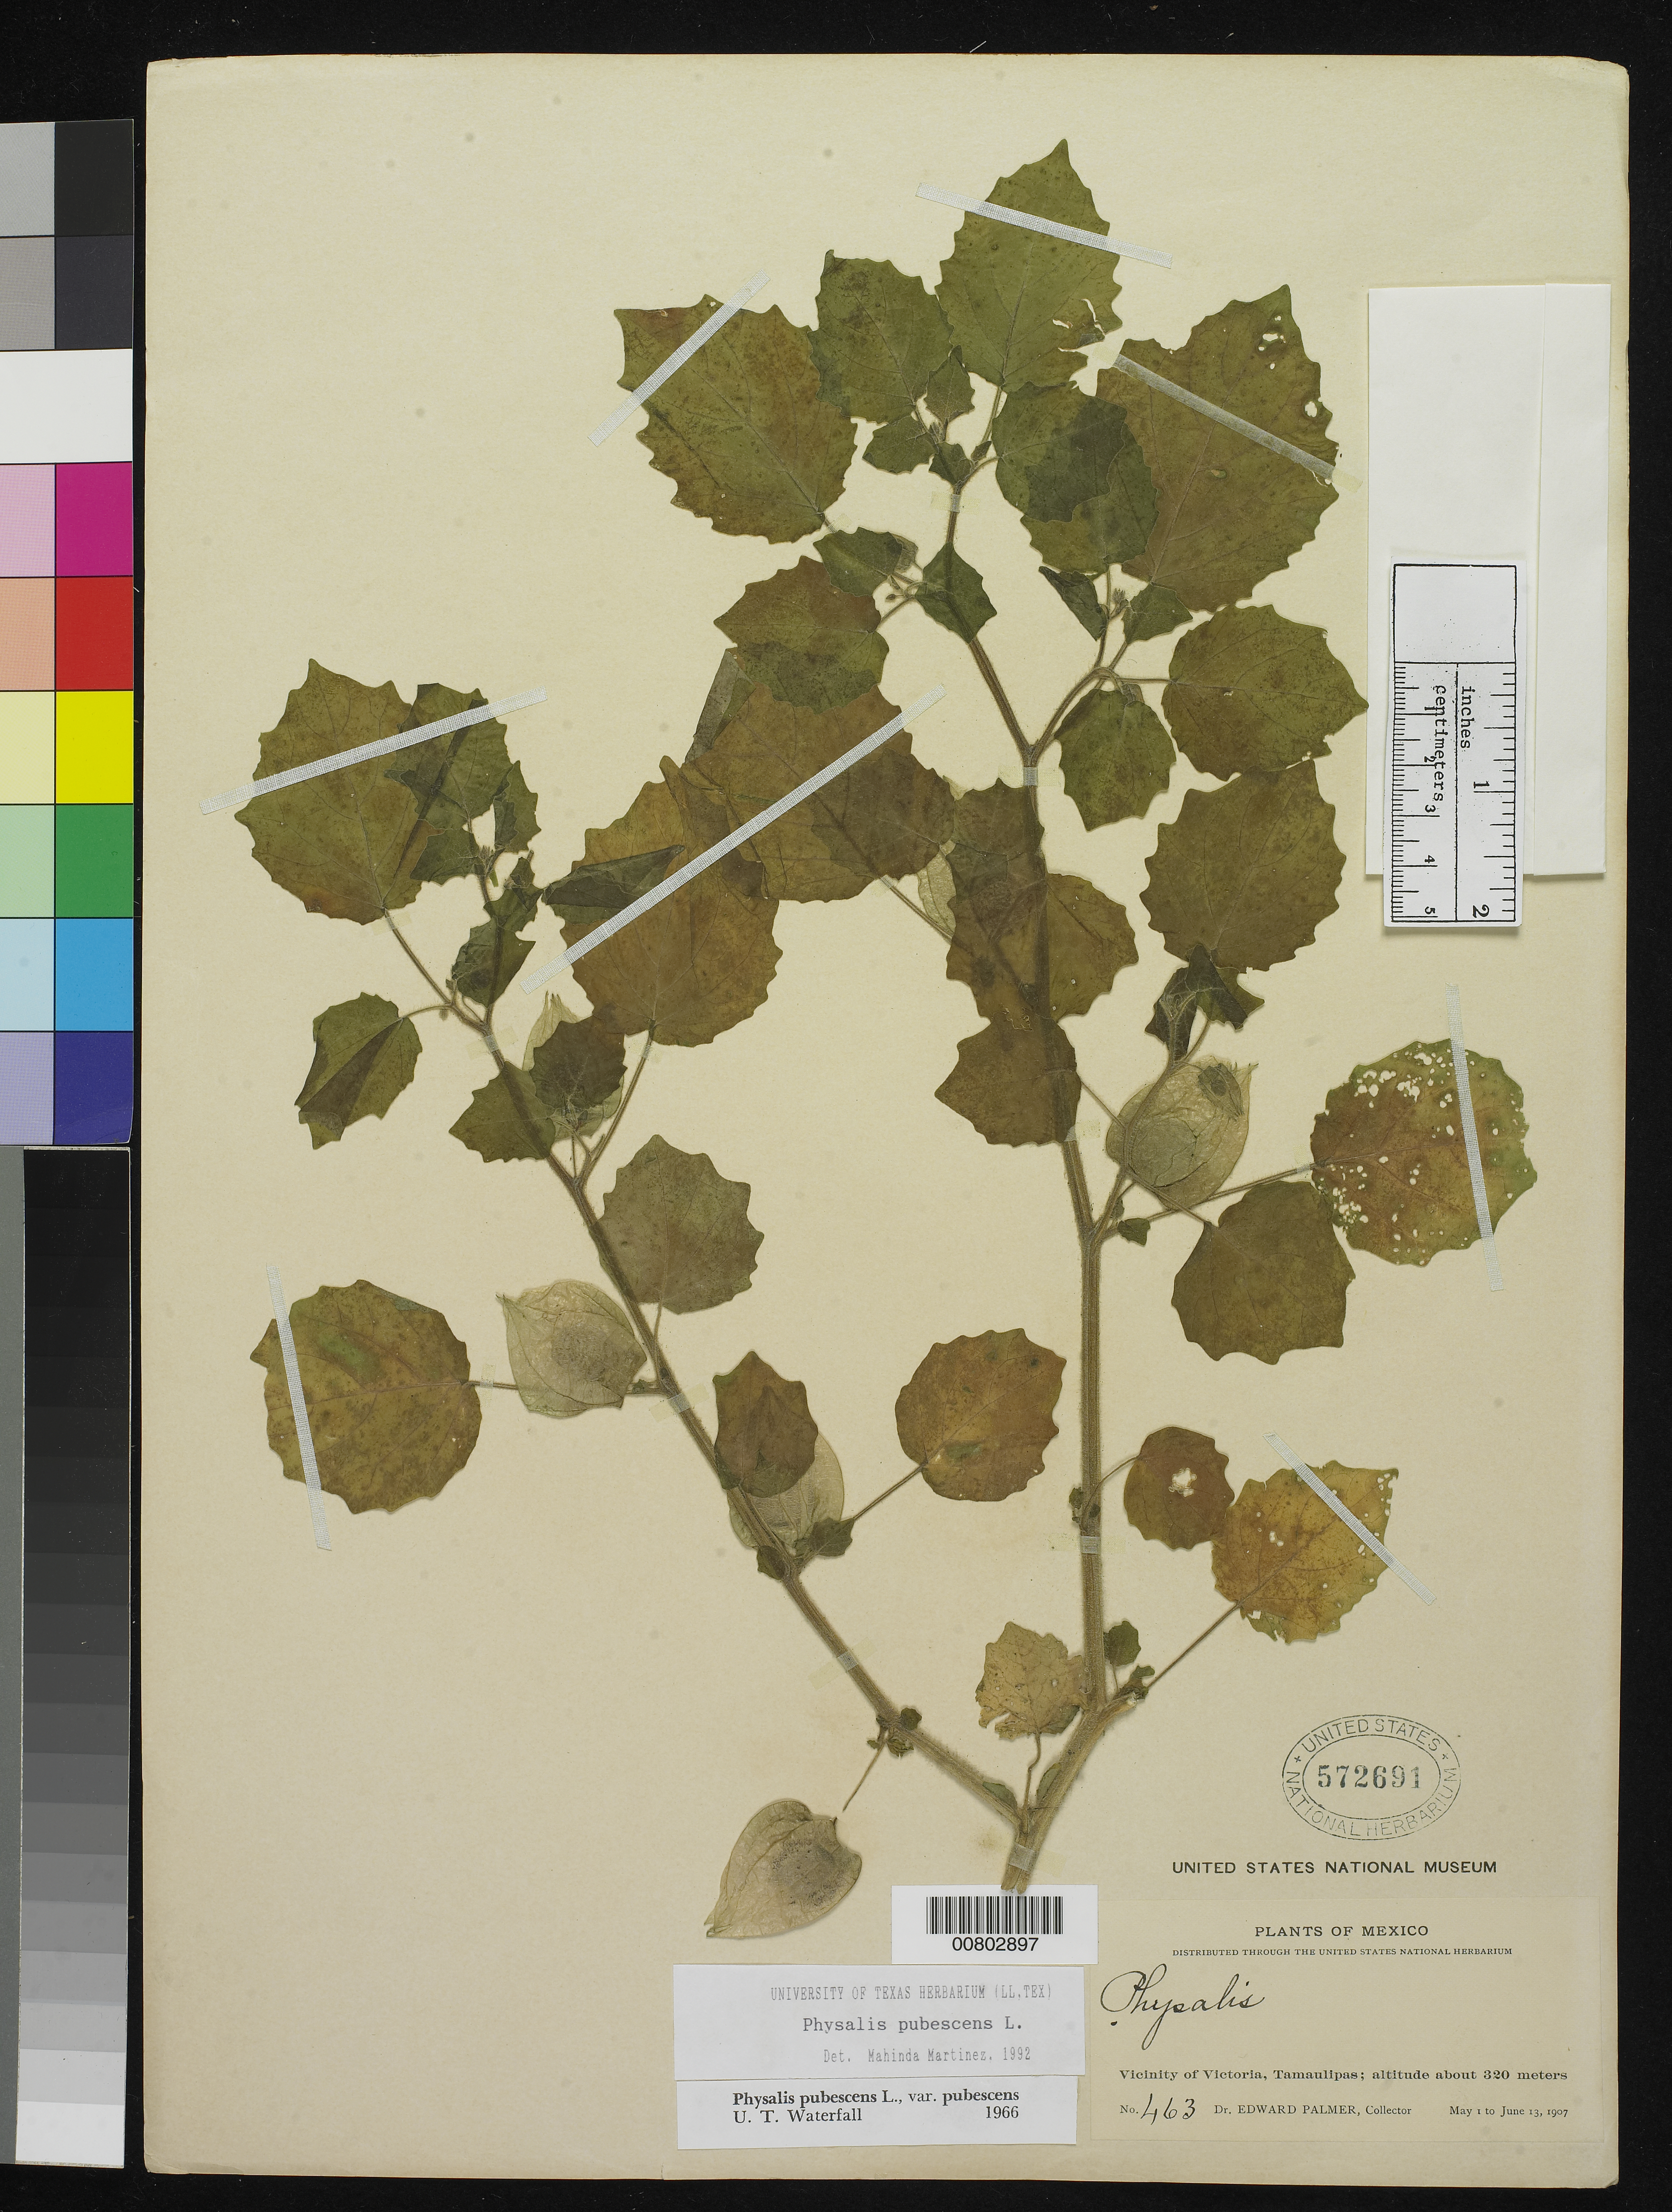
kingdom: Plantae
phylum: Tracheophyta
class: Magnoliopsida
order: Solanales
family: Solanaceae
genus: Physalis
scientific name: Physalis pubescens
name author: L.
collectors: E. Palmer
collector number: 463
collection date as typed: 01 May 1907 to 13 Jun 1907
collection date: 1907-05-01/1907-06-13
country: Mexico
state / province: Tamaulipas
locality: Vicinity of Victoria.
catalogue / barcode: US 572691